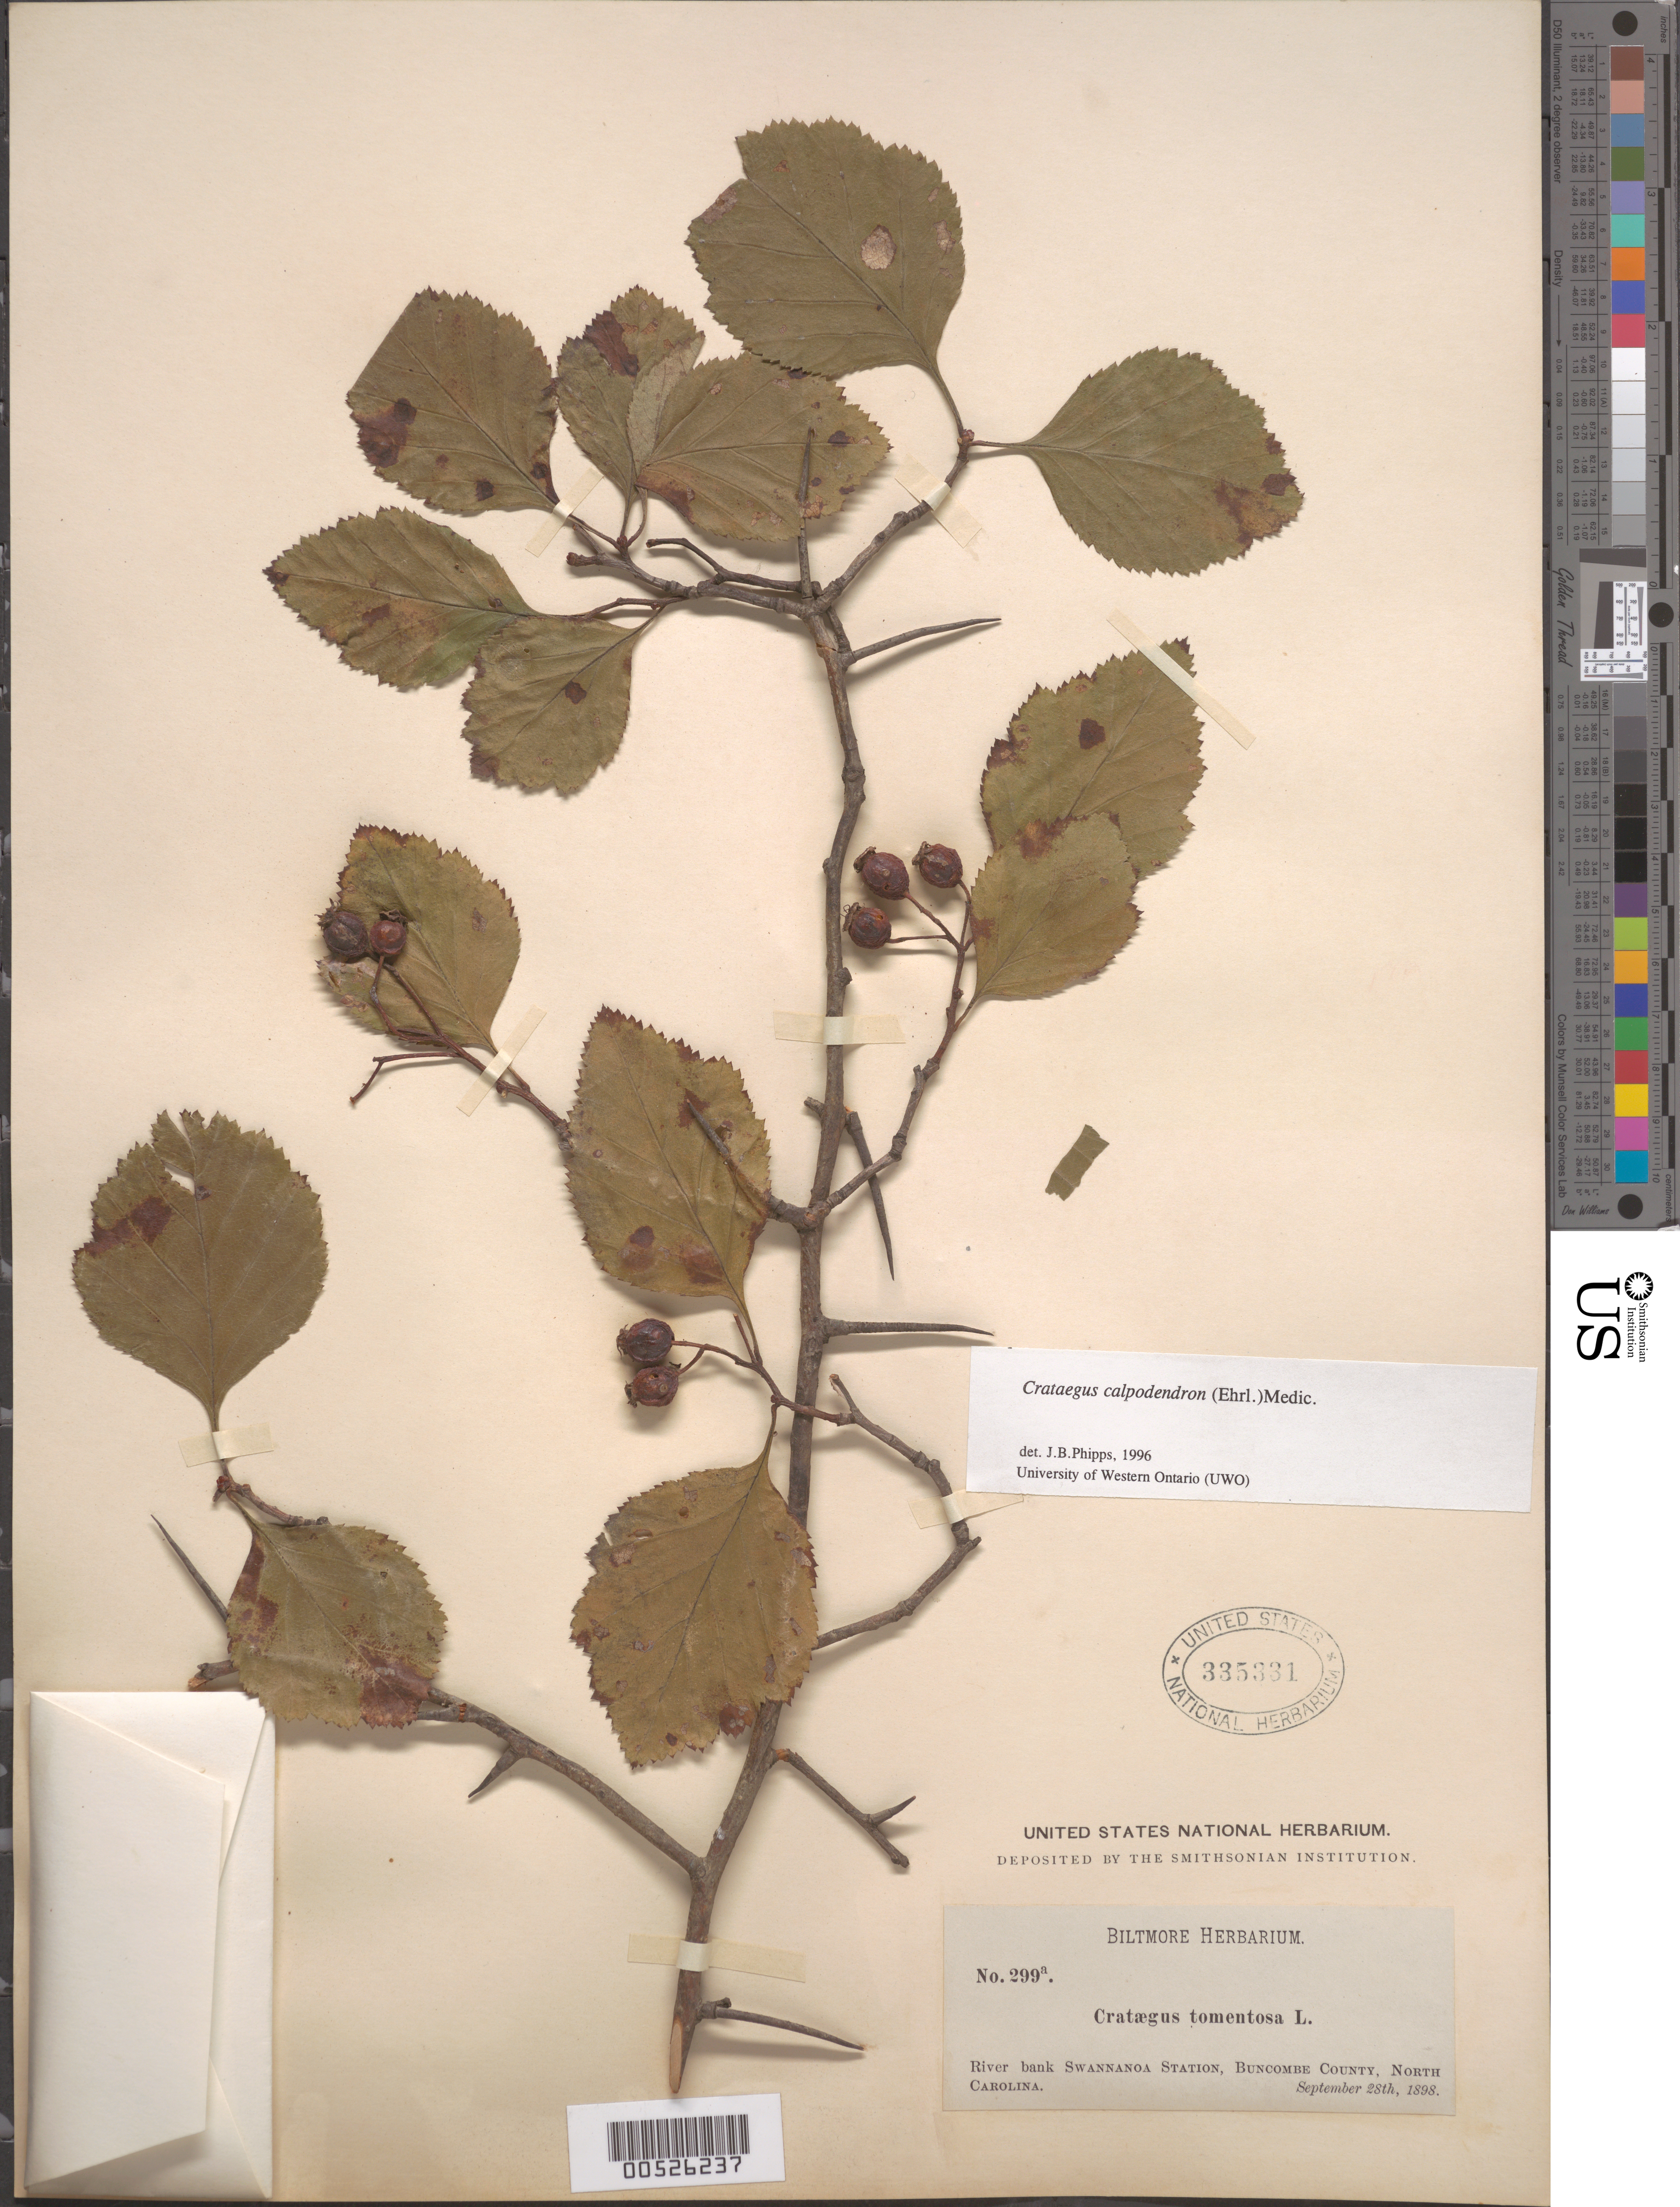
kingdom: Plantae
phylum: Tracheophyta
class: Magnoliopsida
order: Rosales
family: Rosaceae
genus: Crataegus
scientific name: Crataegus calpodendron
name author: (Ehrh.) Medik.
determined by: Phipps, James B., (UWO), University of Western Ontario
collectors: ex herb. Biltmore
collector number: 299a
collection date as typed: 28 Sep 1898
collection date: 1898-09-28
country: United States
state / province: North Carolina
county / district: Buncombe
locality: Swannanoa Station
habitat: River bank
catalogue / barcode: US 335331